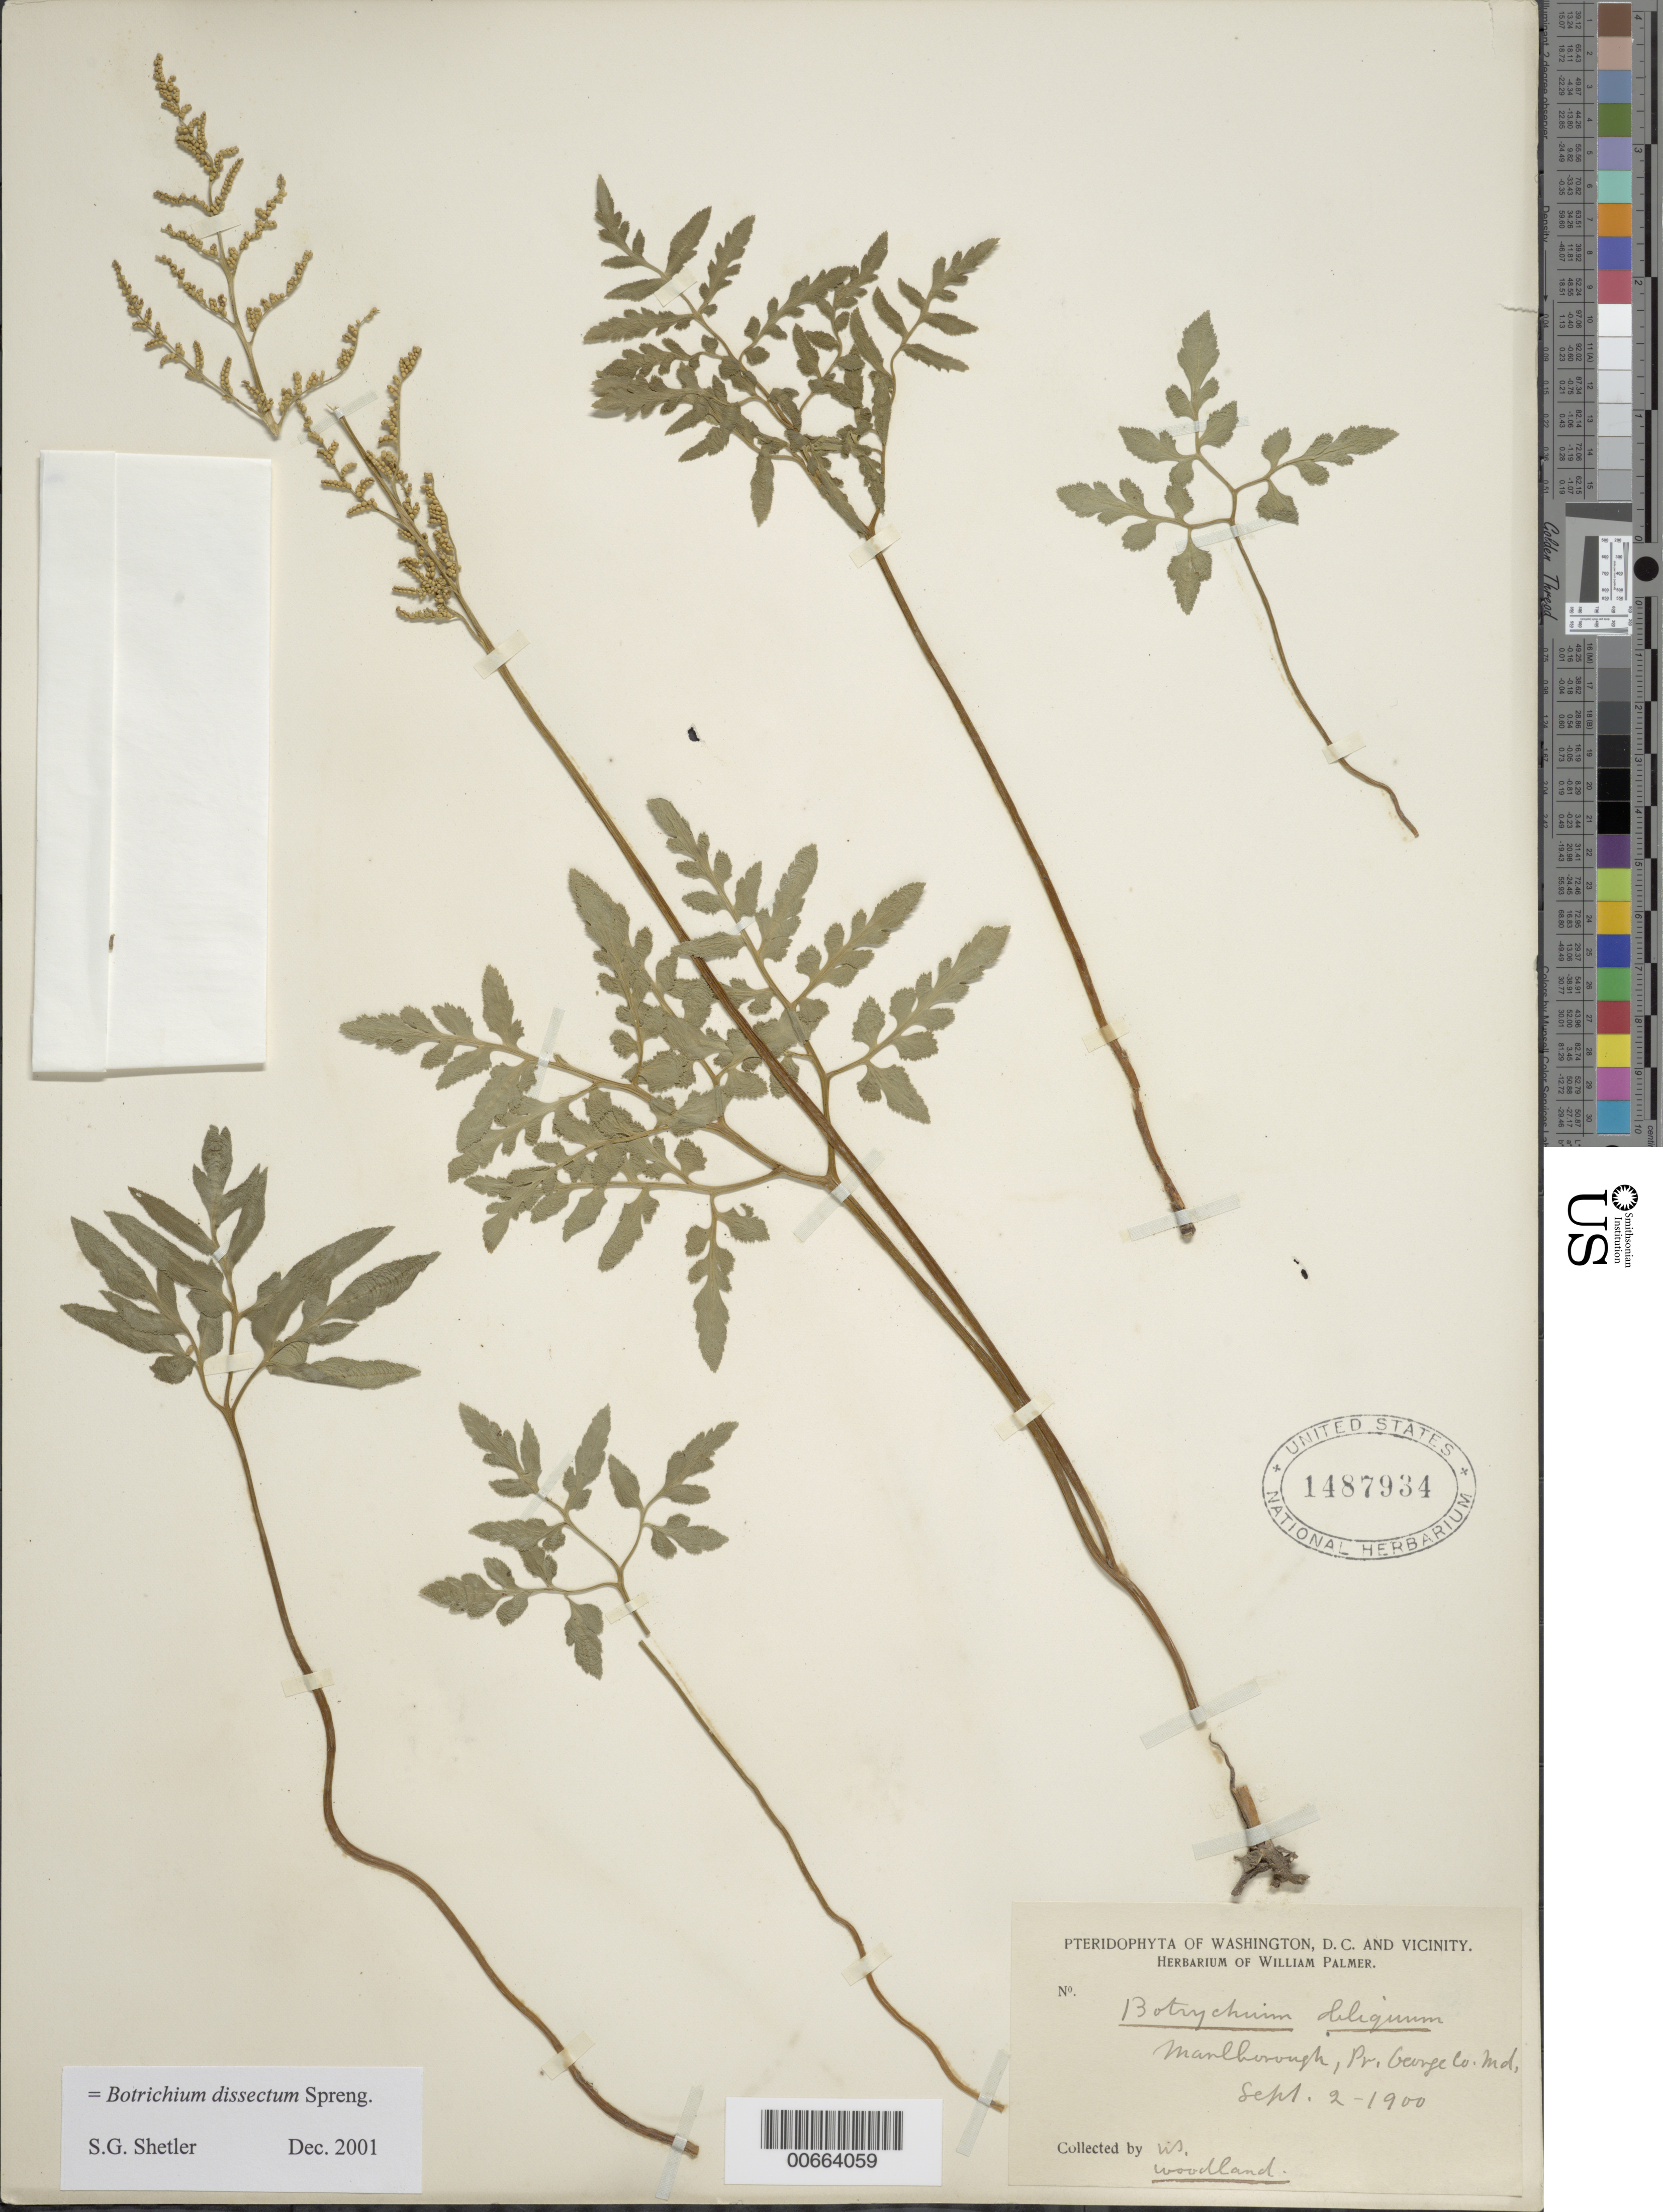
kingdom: Plantae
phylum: Tracheophyta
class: Polypodiopsida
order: Ophioglossales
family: Ophioglossaceae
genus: Botrychium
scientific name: Botrychium dissectum var. obliquum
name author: Clute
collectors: W. Palmer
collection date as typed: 02 Sep 1900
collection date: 1900-09-02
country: United States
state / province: Maryland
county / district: Prince George's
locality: Marlborough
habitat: Woodland.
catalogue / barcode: US 1487934